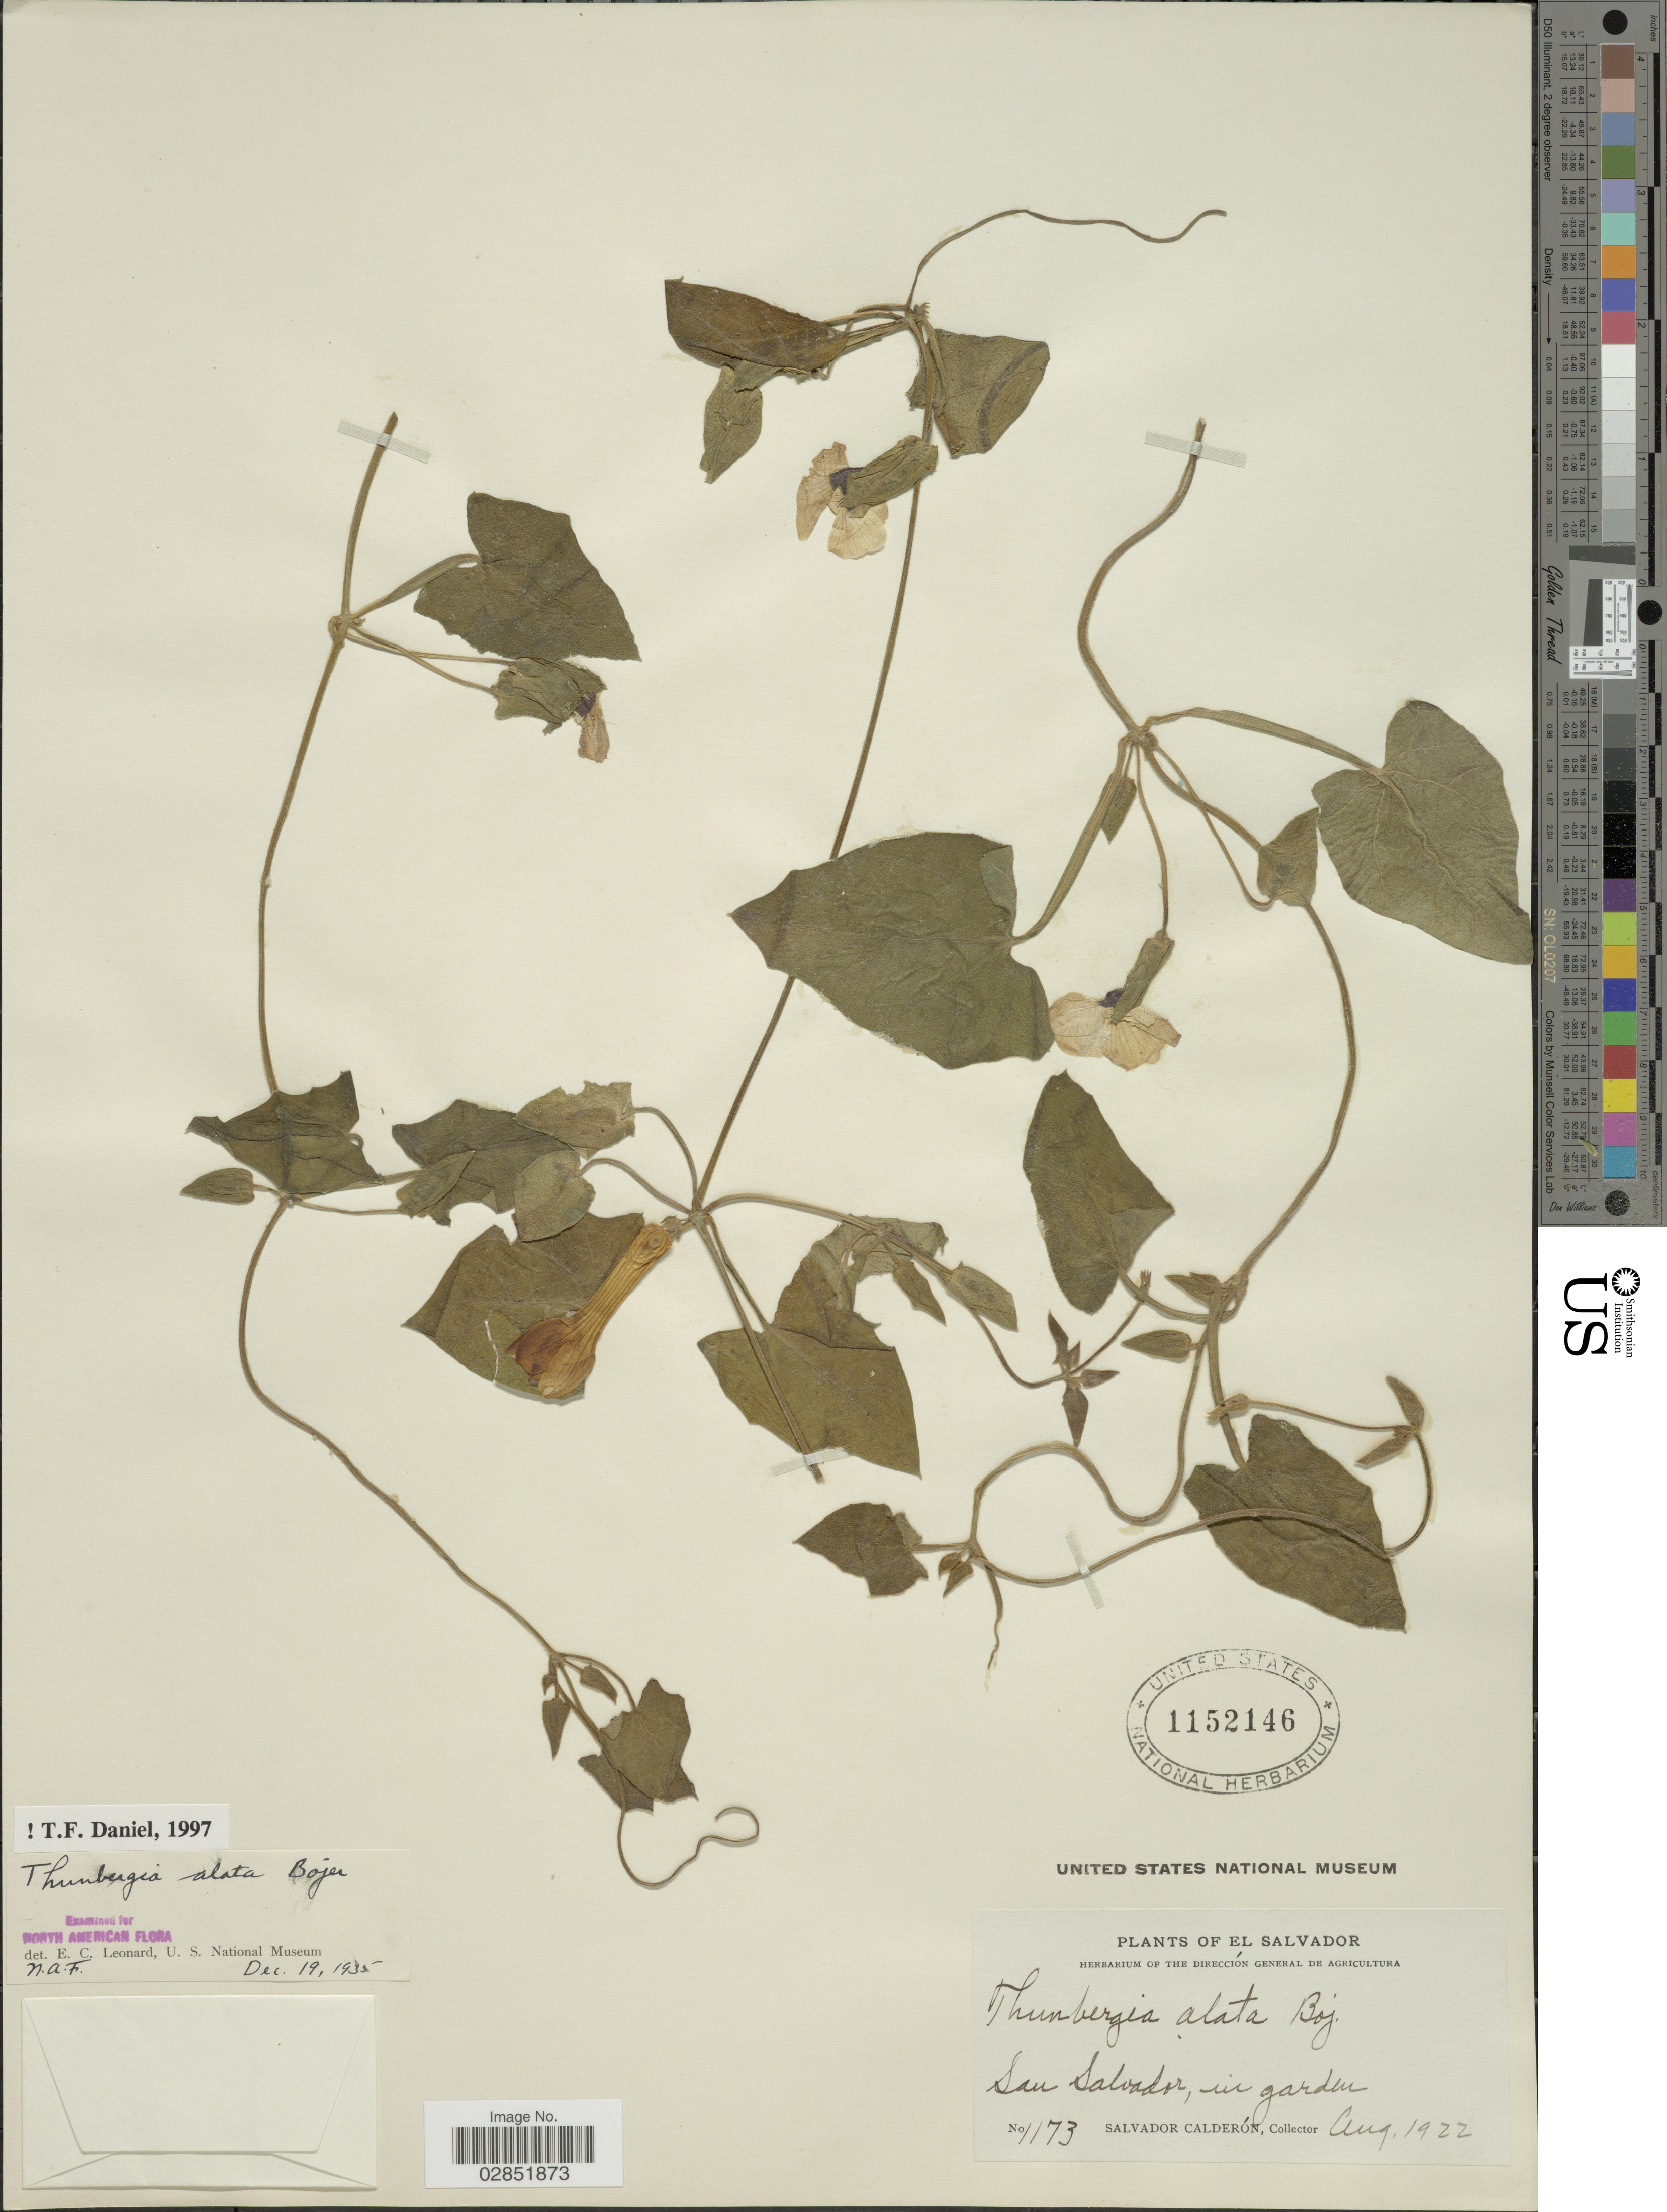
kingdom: Plantae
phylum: Tracheophyta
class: Magnoliopsida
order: Lamiales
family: Acanthaceae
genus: Thunbergia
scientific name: Thunbergia alata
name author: Bojer ex Sims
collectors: S. Calderón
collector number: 1173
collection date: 1922-08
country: El Salvador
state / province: San Salvador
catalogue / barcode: US 1152146